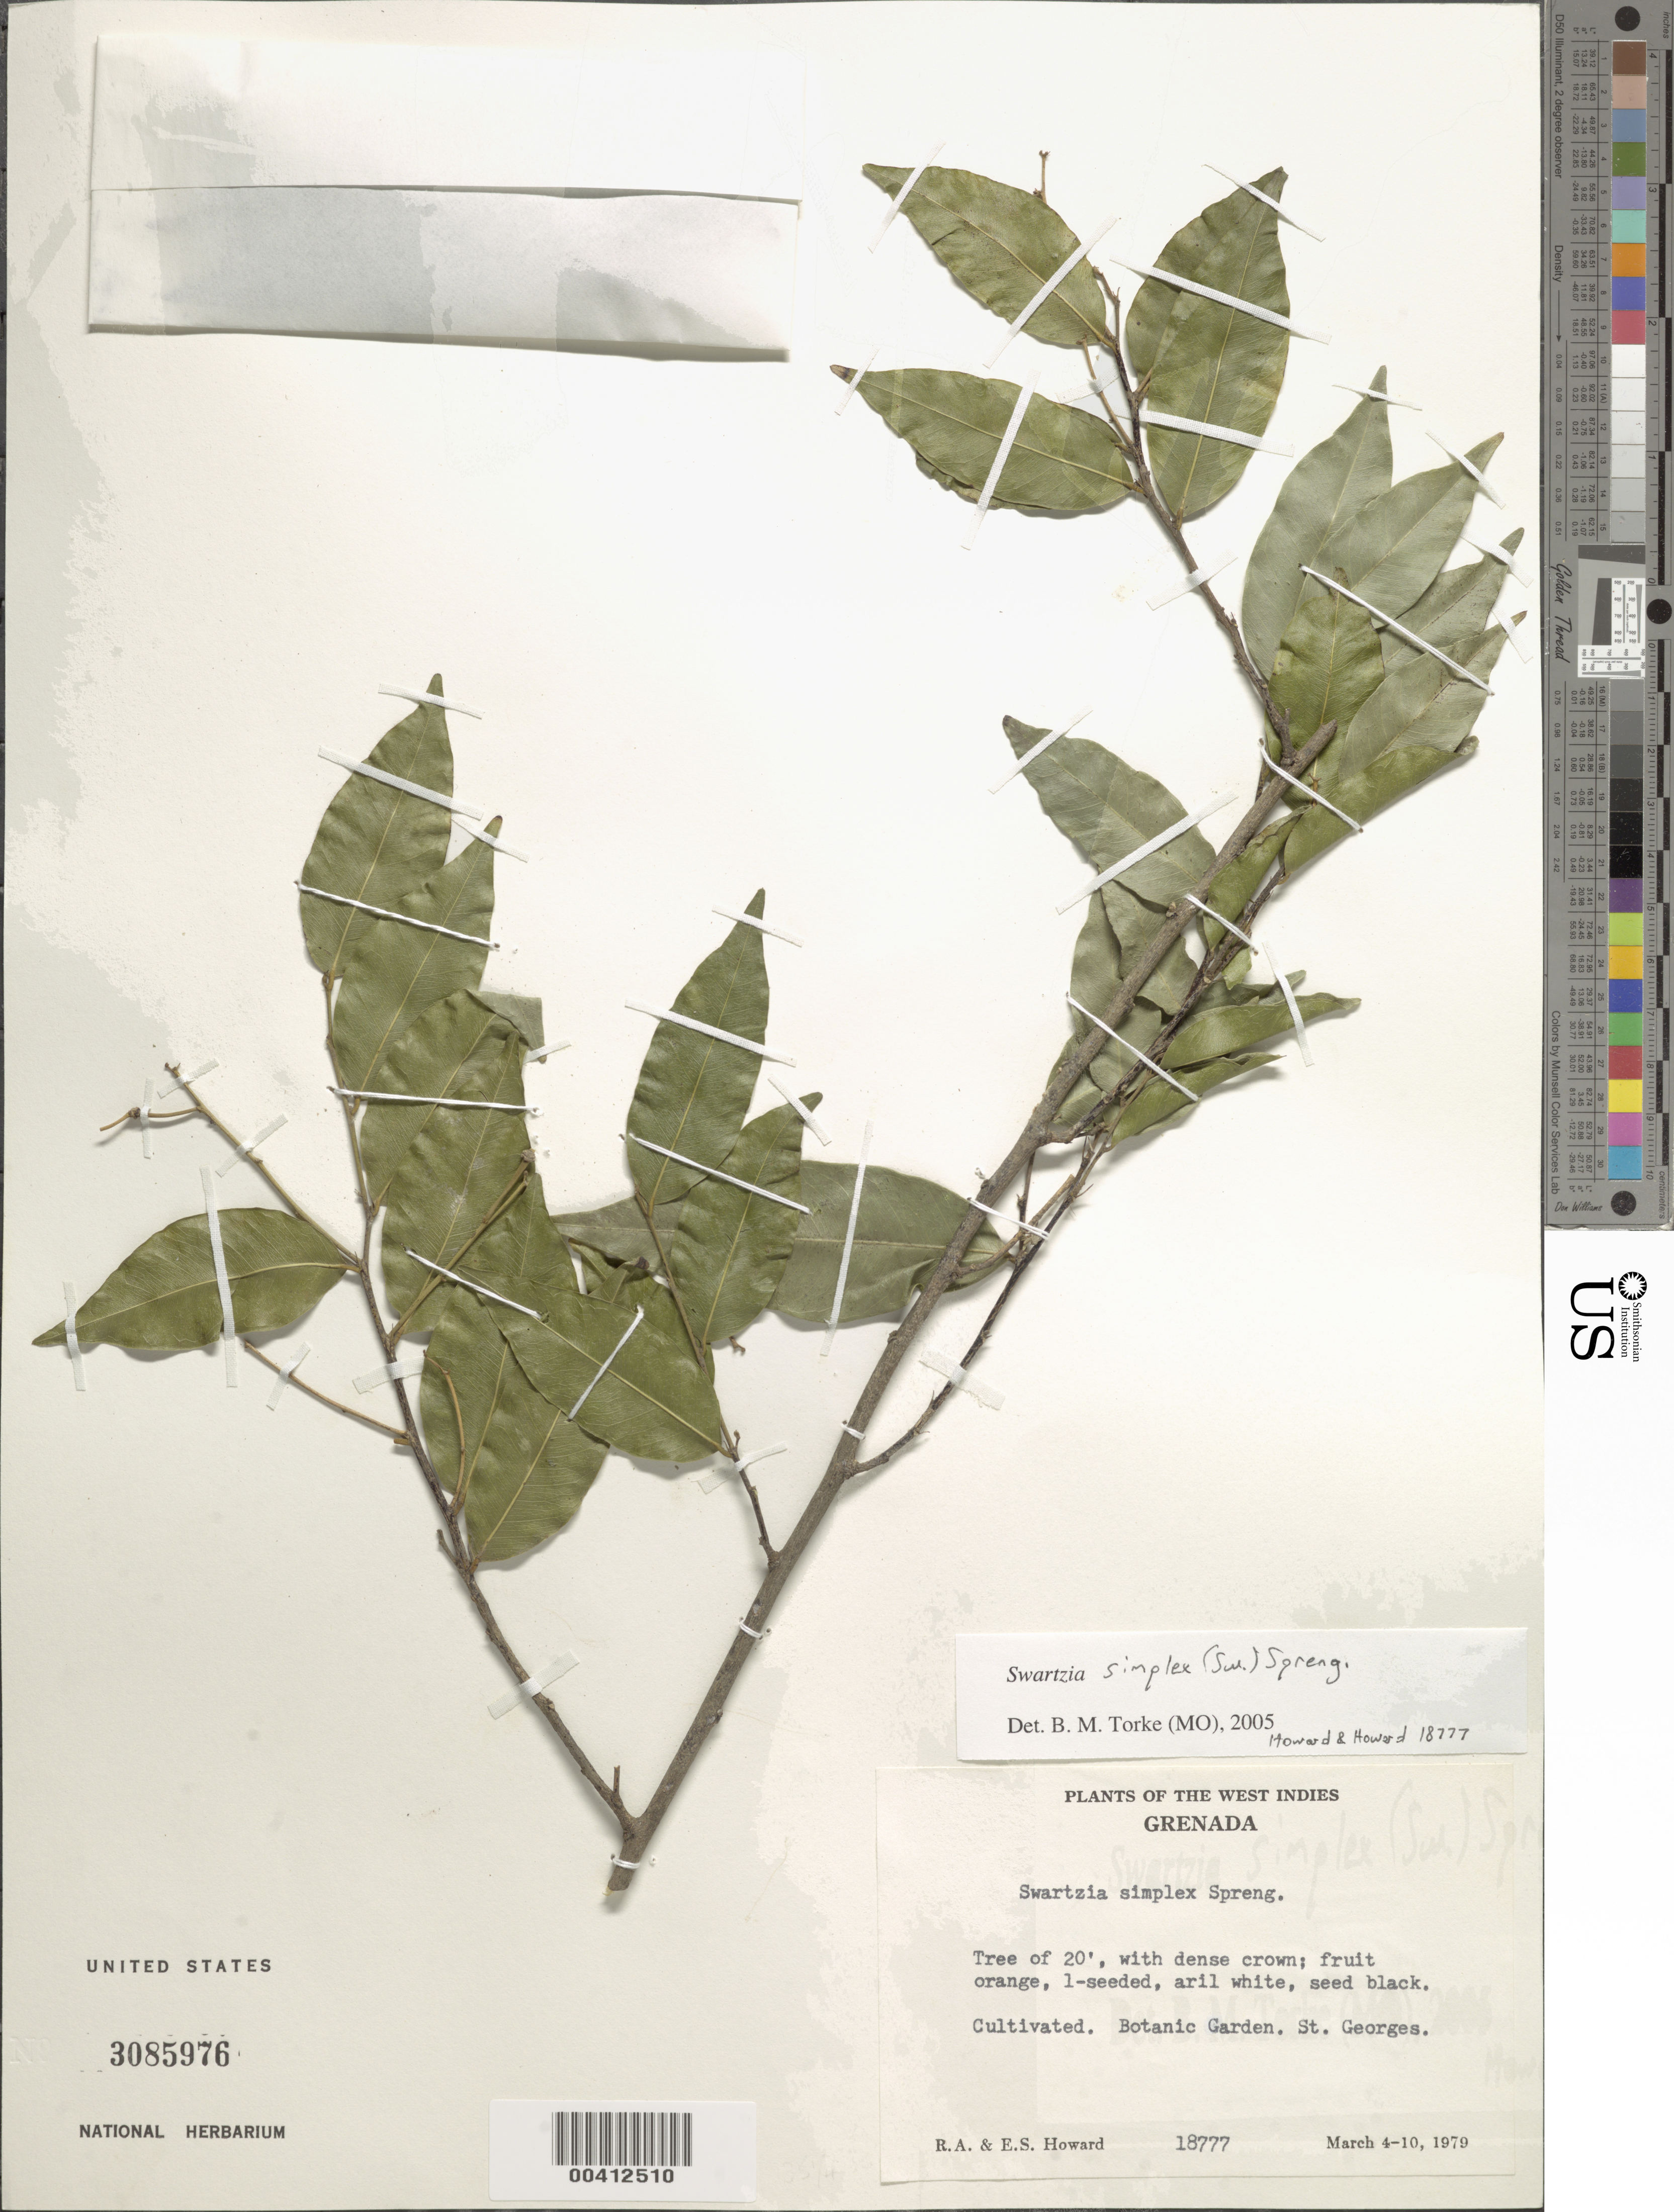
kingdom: Plantae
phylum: Tracheophyta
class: Magnoliopsida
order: Fabales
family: Fabaceae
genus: Swartzia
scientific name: Swartzia simplex var. simplex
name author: (Sw.) Spreng.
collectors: R. A. Howard & E. S. Howard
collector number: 18777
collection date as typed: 04 Mar 1979 to 10 Mar 1979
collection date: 1979-03-04/1979-03-10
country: Grenada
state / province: Saint George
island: Grenada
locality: Botanic Garden. St. Georges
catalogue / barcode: US 3085976